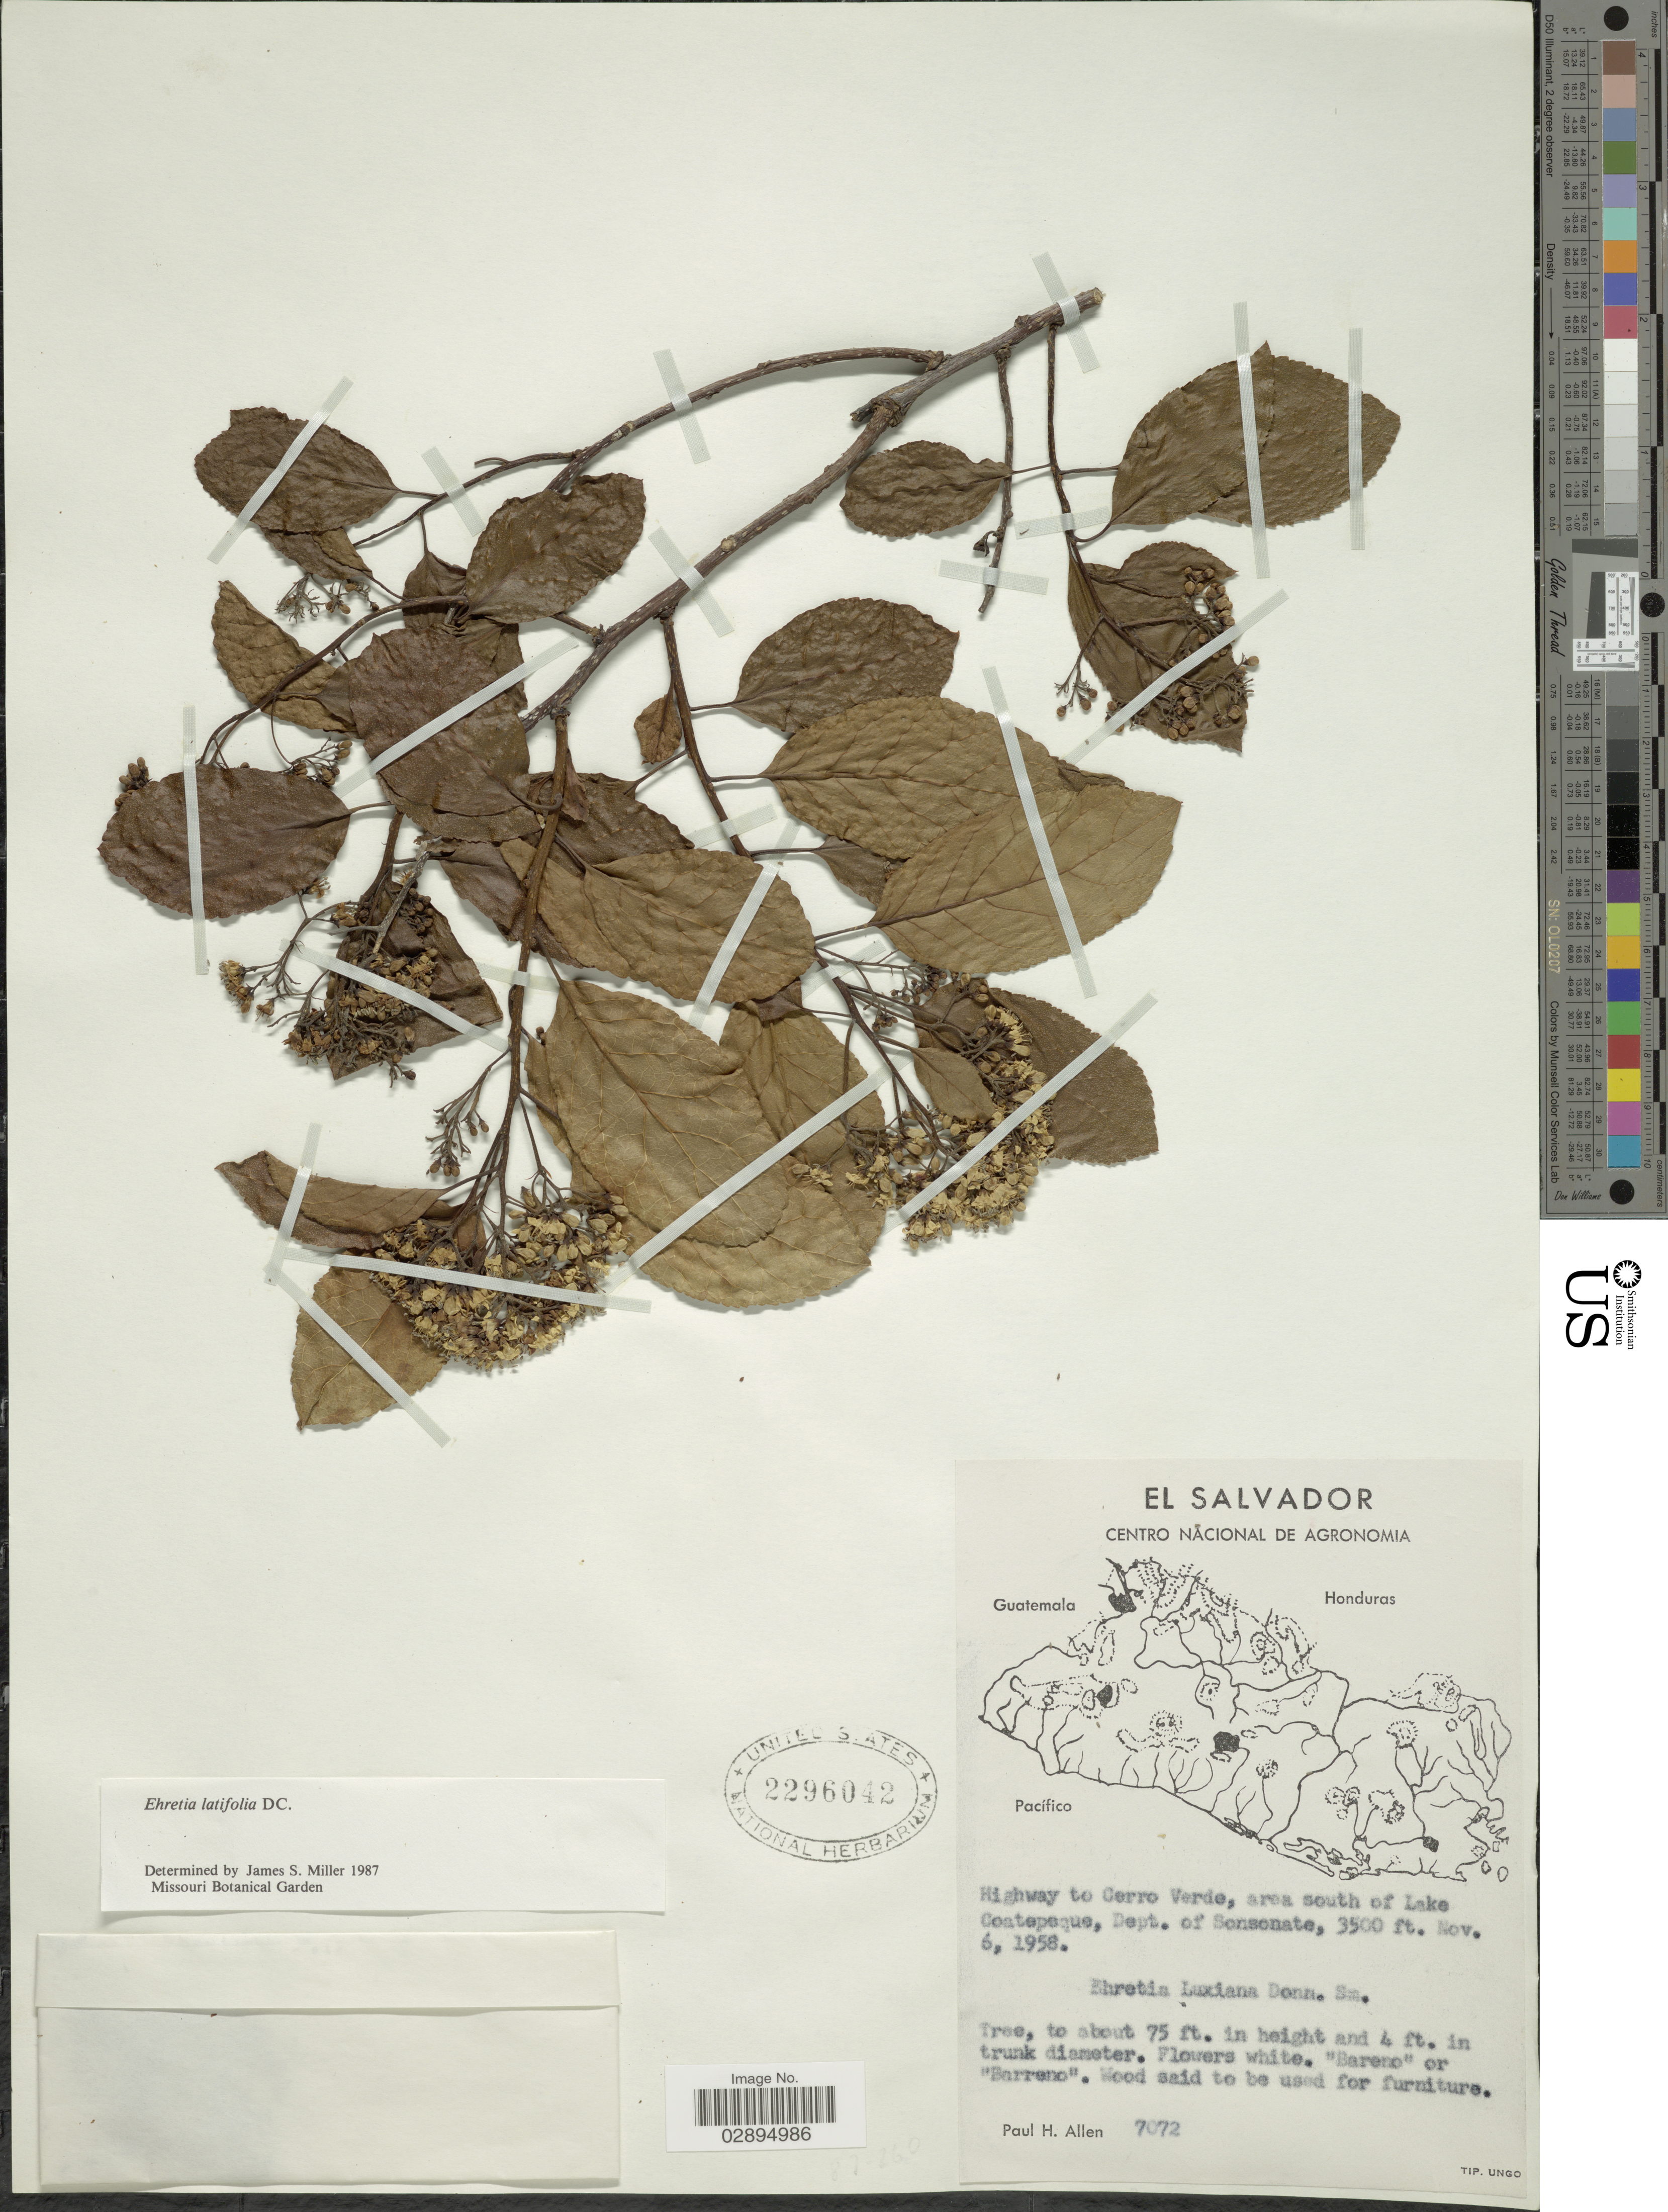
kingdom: Plantae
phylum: Tracheophyta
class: Magnoliopsida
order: Boraginales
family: Ehretiaceae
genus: Ehretia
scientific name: Ehretia latifolia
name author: DC.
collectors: P. H. Allen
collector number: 7072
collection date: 1958-11-06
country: El Salvador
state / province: Sonsonate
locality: Highway to Cerro Verde, area south of Lake Coatepeque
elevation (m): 1067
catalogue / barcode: US 2296042